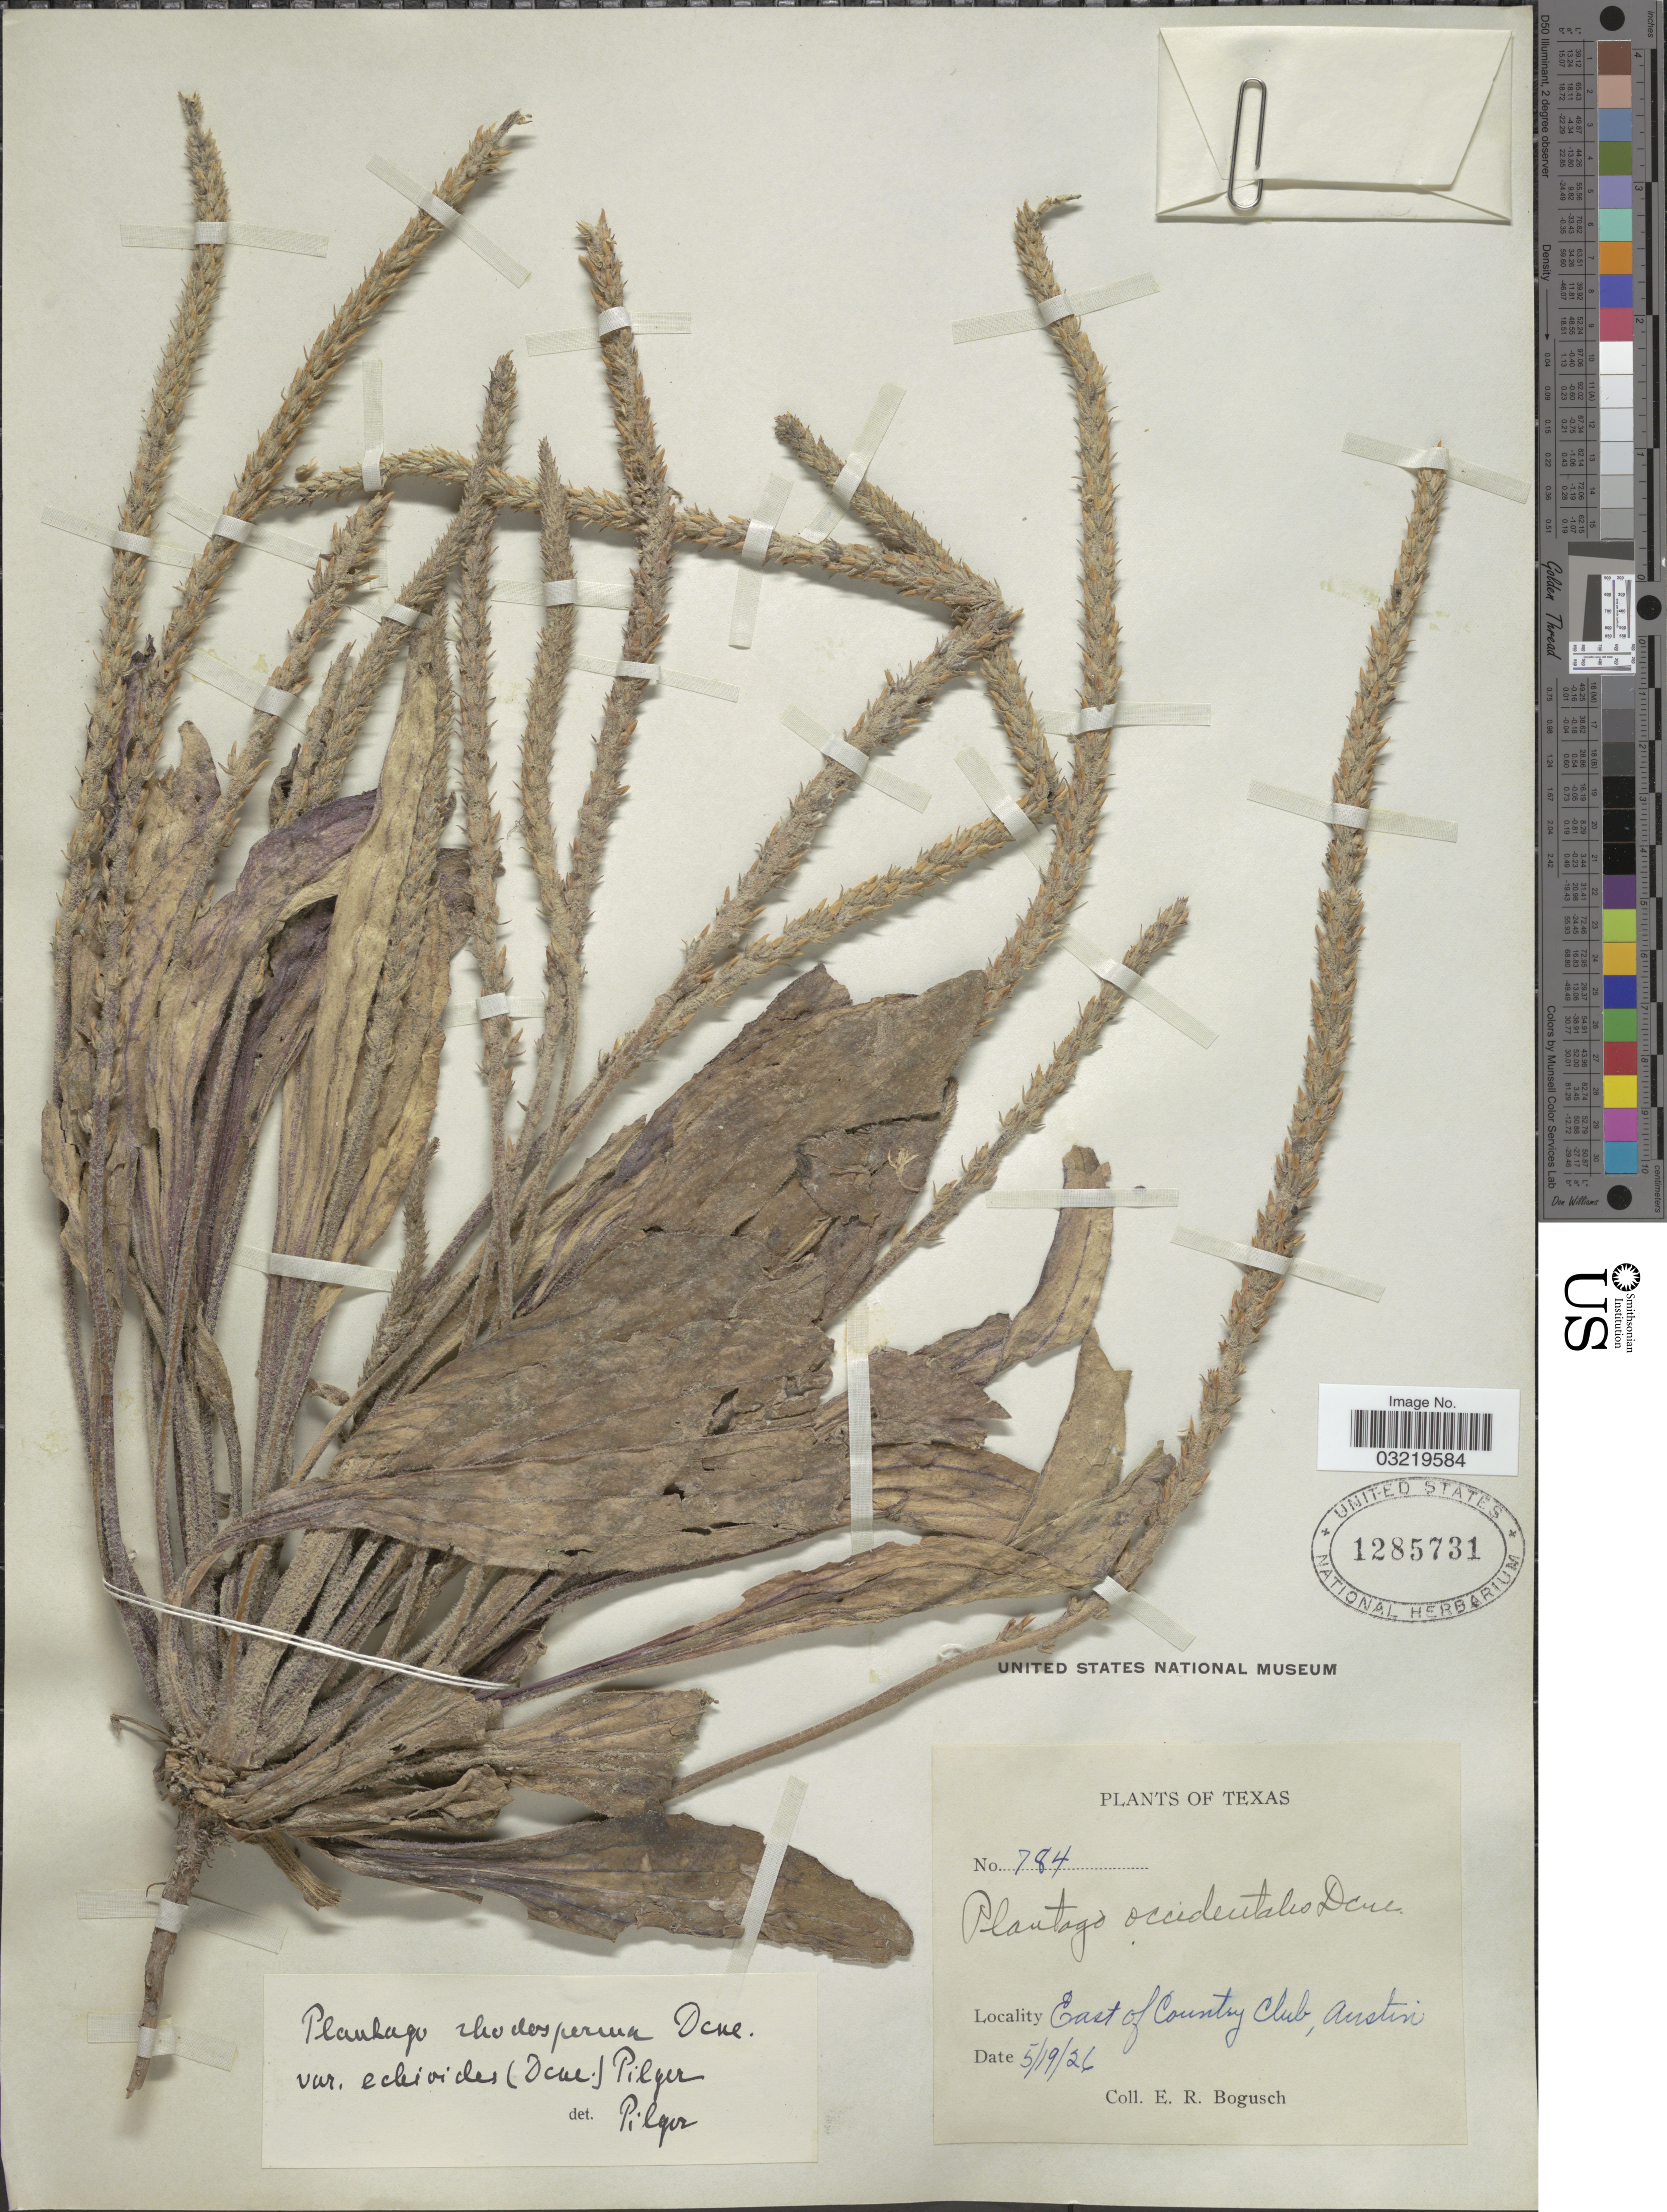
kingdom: Plantae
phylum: Tracheophyta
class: Magnoliopsida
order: Lamiales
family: Plantaginaceae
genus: Plantago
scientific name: Plantago rhodosperma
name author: Decne.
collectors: E. Bogusch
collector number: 784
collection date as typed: Transcribed d/m/y: 19/5/26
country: United States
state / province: Texas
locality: East of Country Club, Austin.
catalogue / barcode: US 1285731